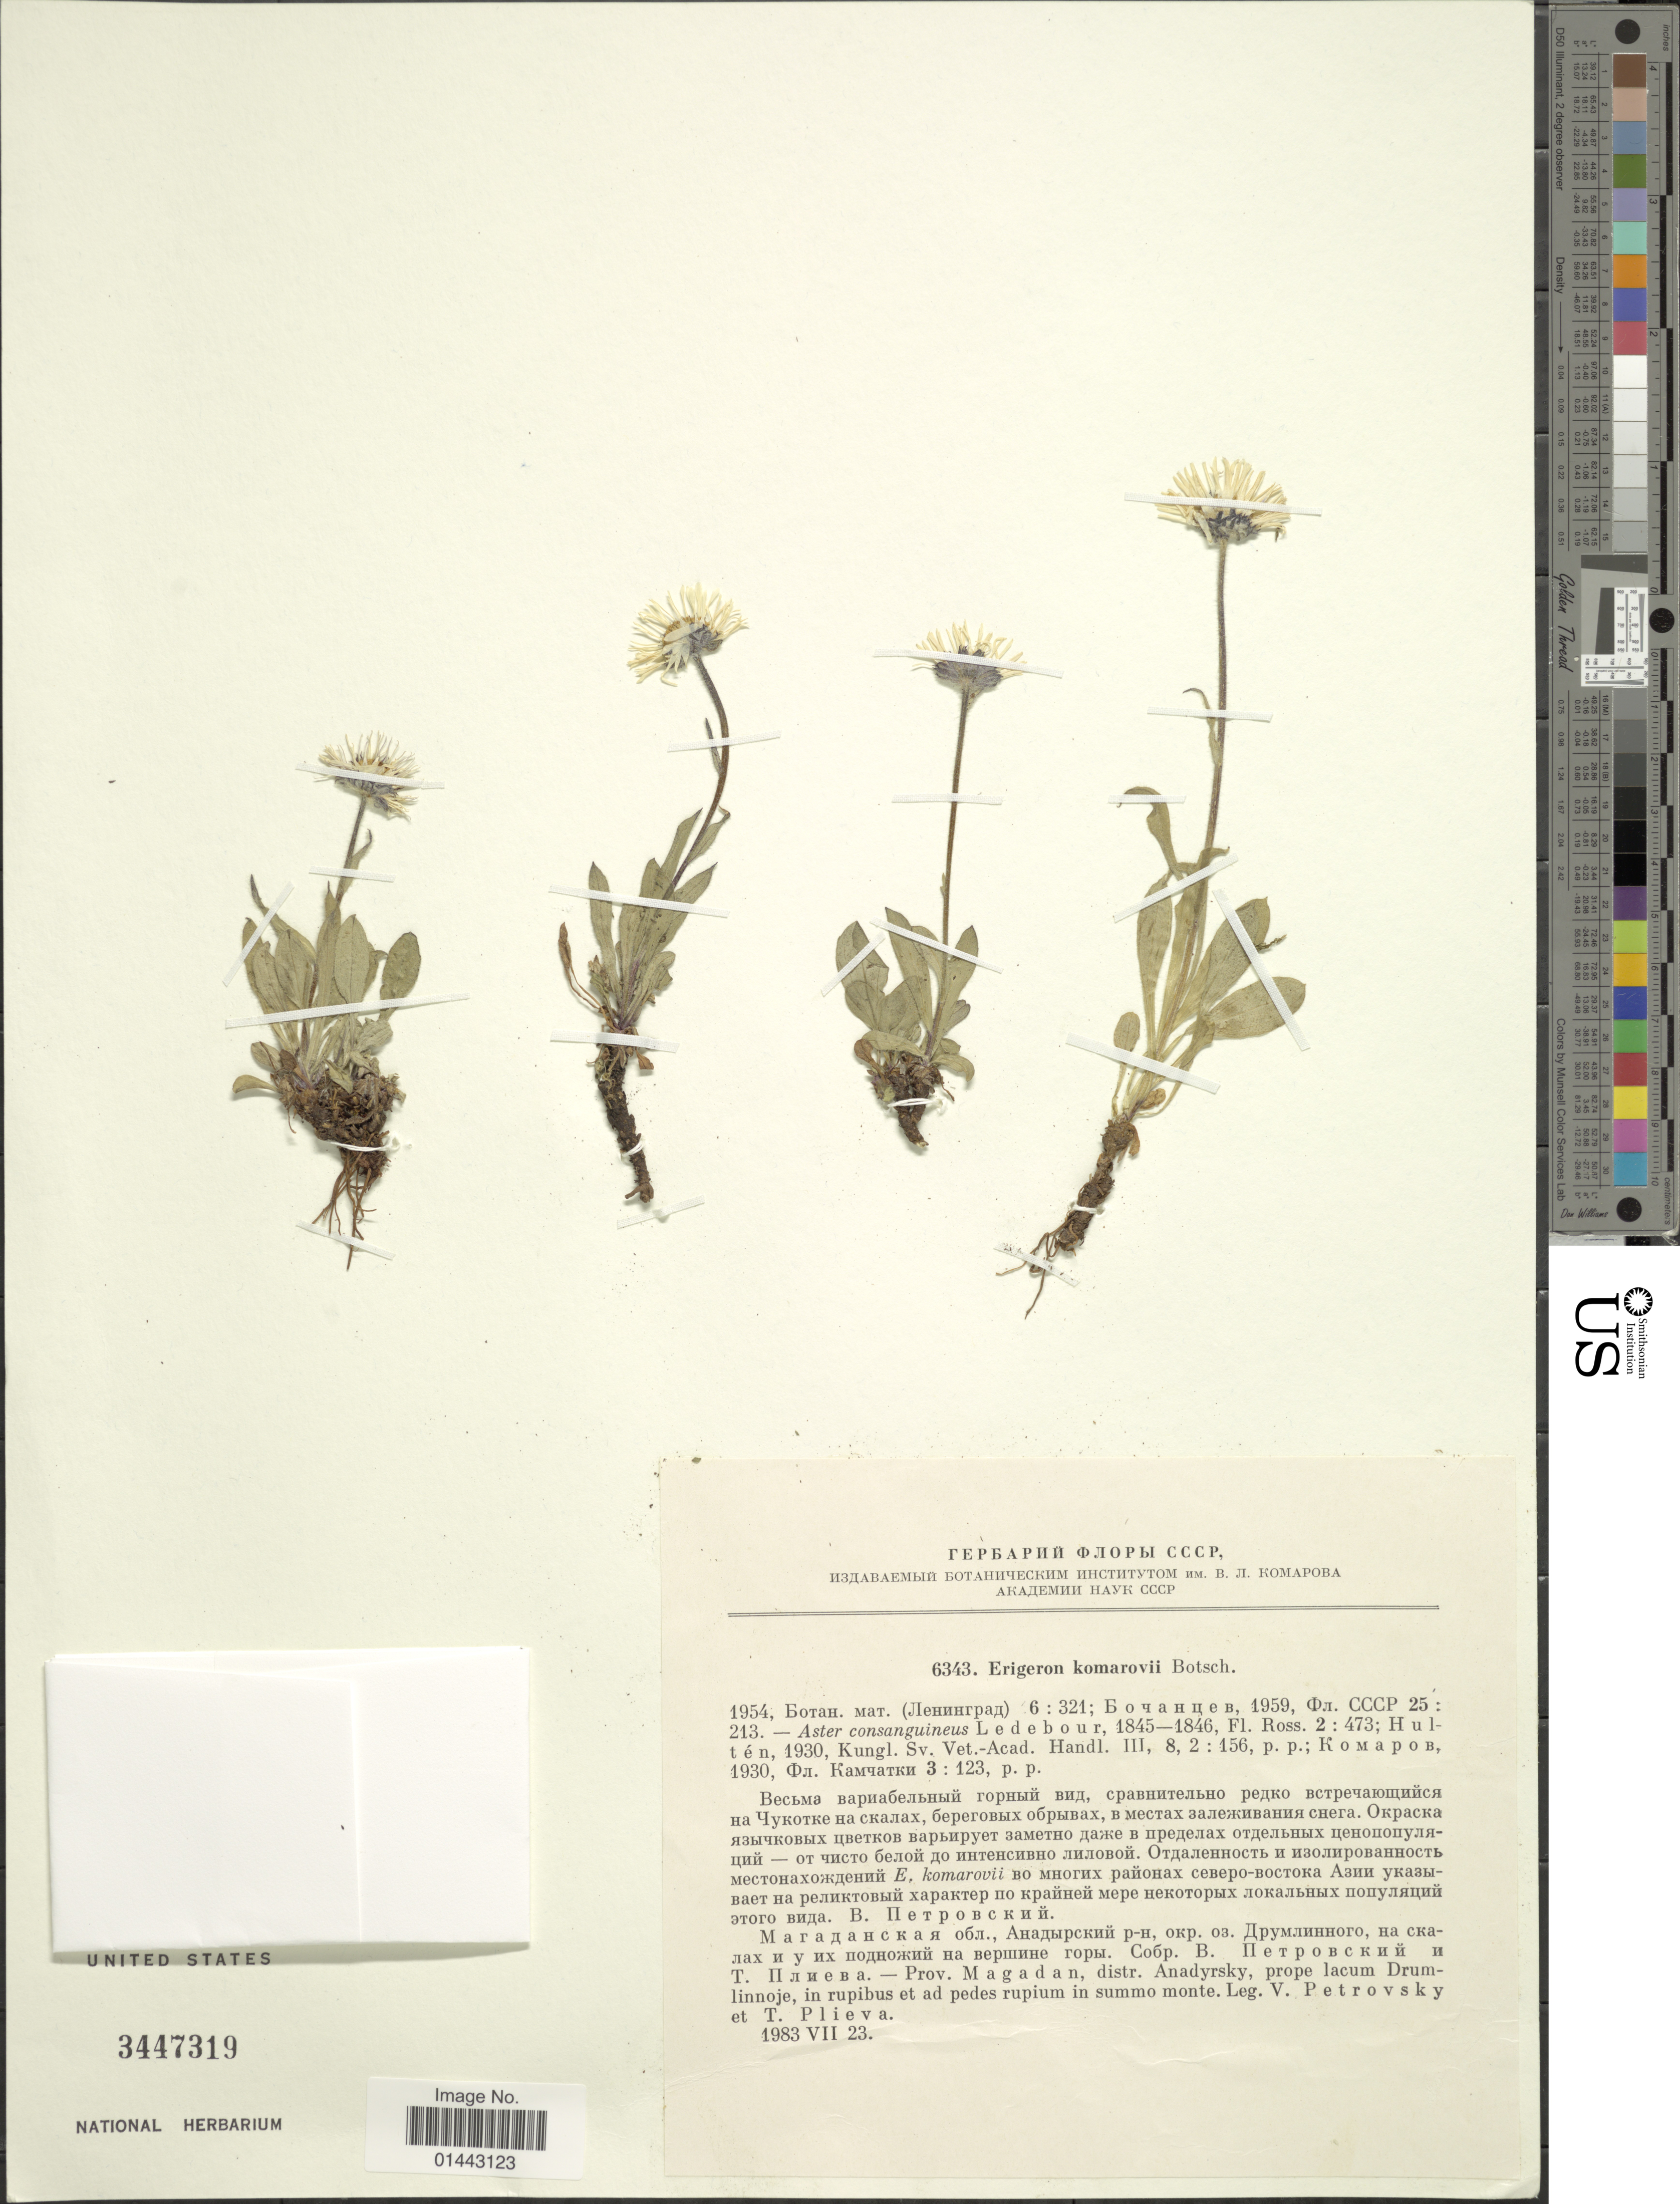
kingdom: Plantae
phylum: Tracheophyta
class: Magnoliopsida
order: Asterales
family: Asteraceae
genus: Erigeron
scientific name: Erigeron komarovii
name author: Botsch.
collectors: V. Petrocsky & T. Plieva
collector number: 6343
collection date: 1983-07-23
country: Russian Federation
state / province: Magadan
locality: Distr. Anadyrsky, prope lacum Drumlinnoje, in rupibus et ad pedes rupium in summo monte.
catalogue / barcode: US 3447319